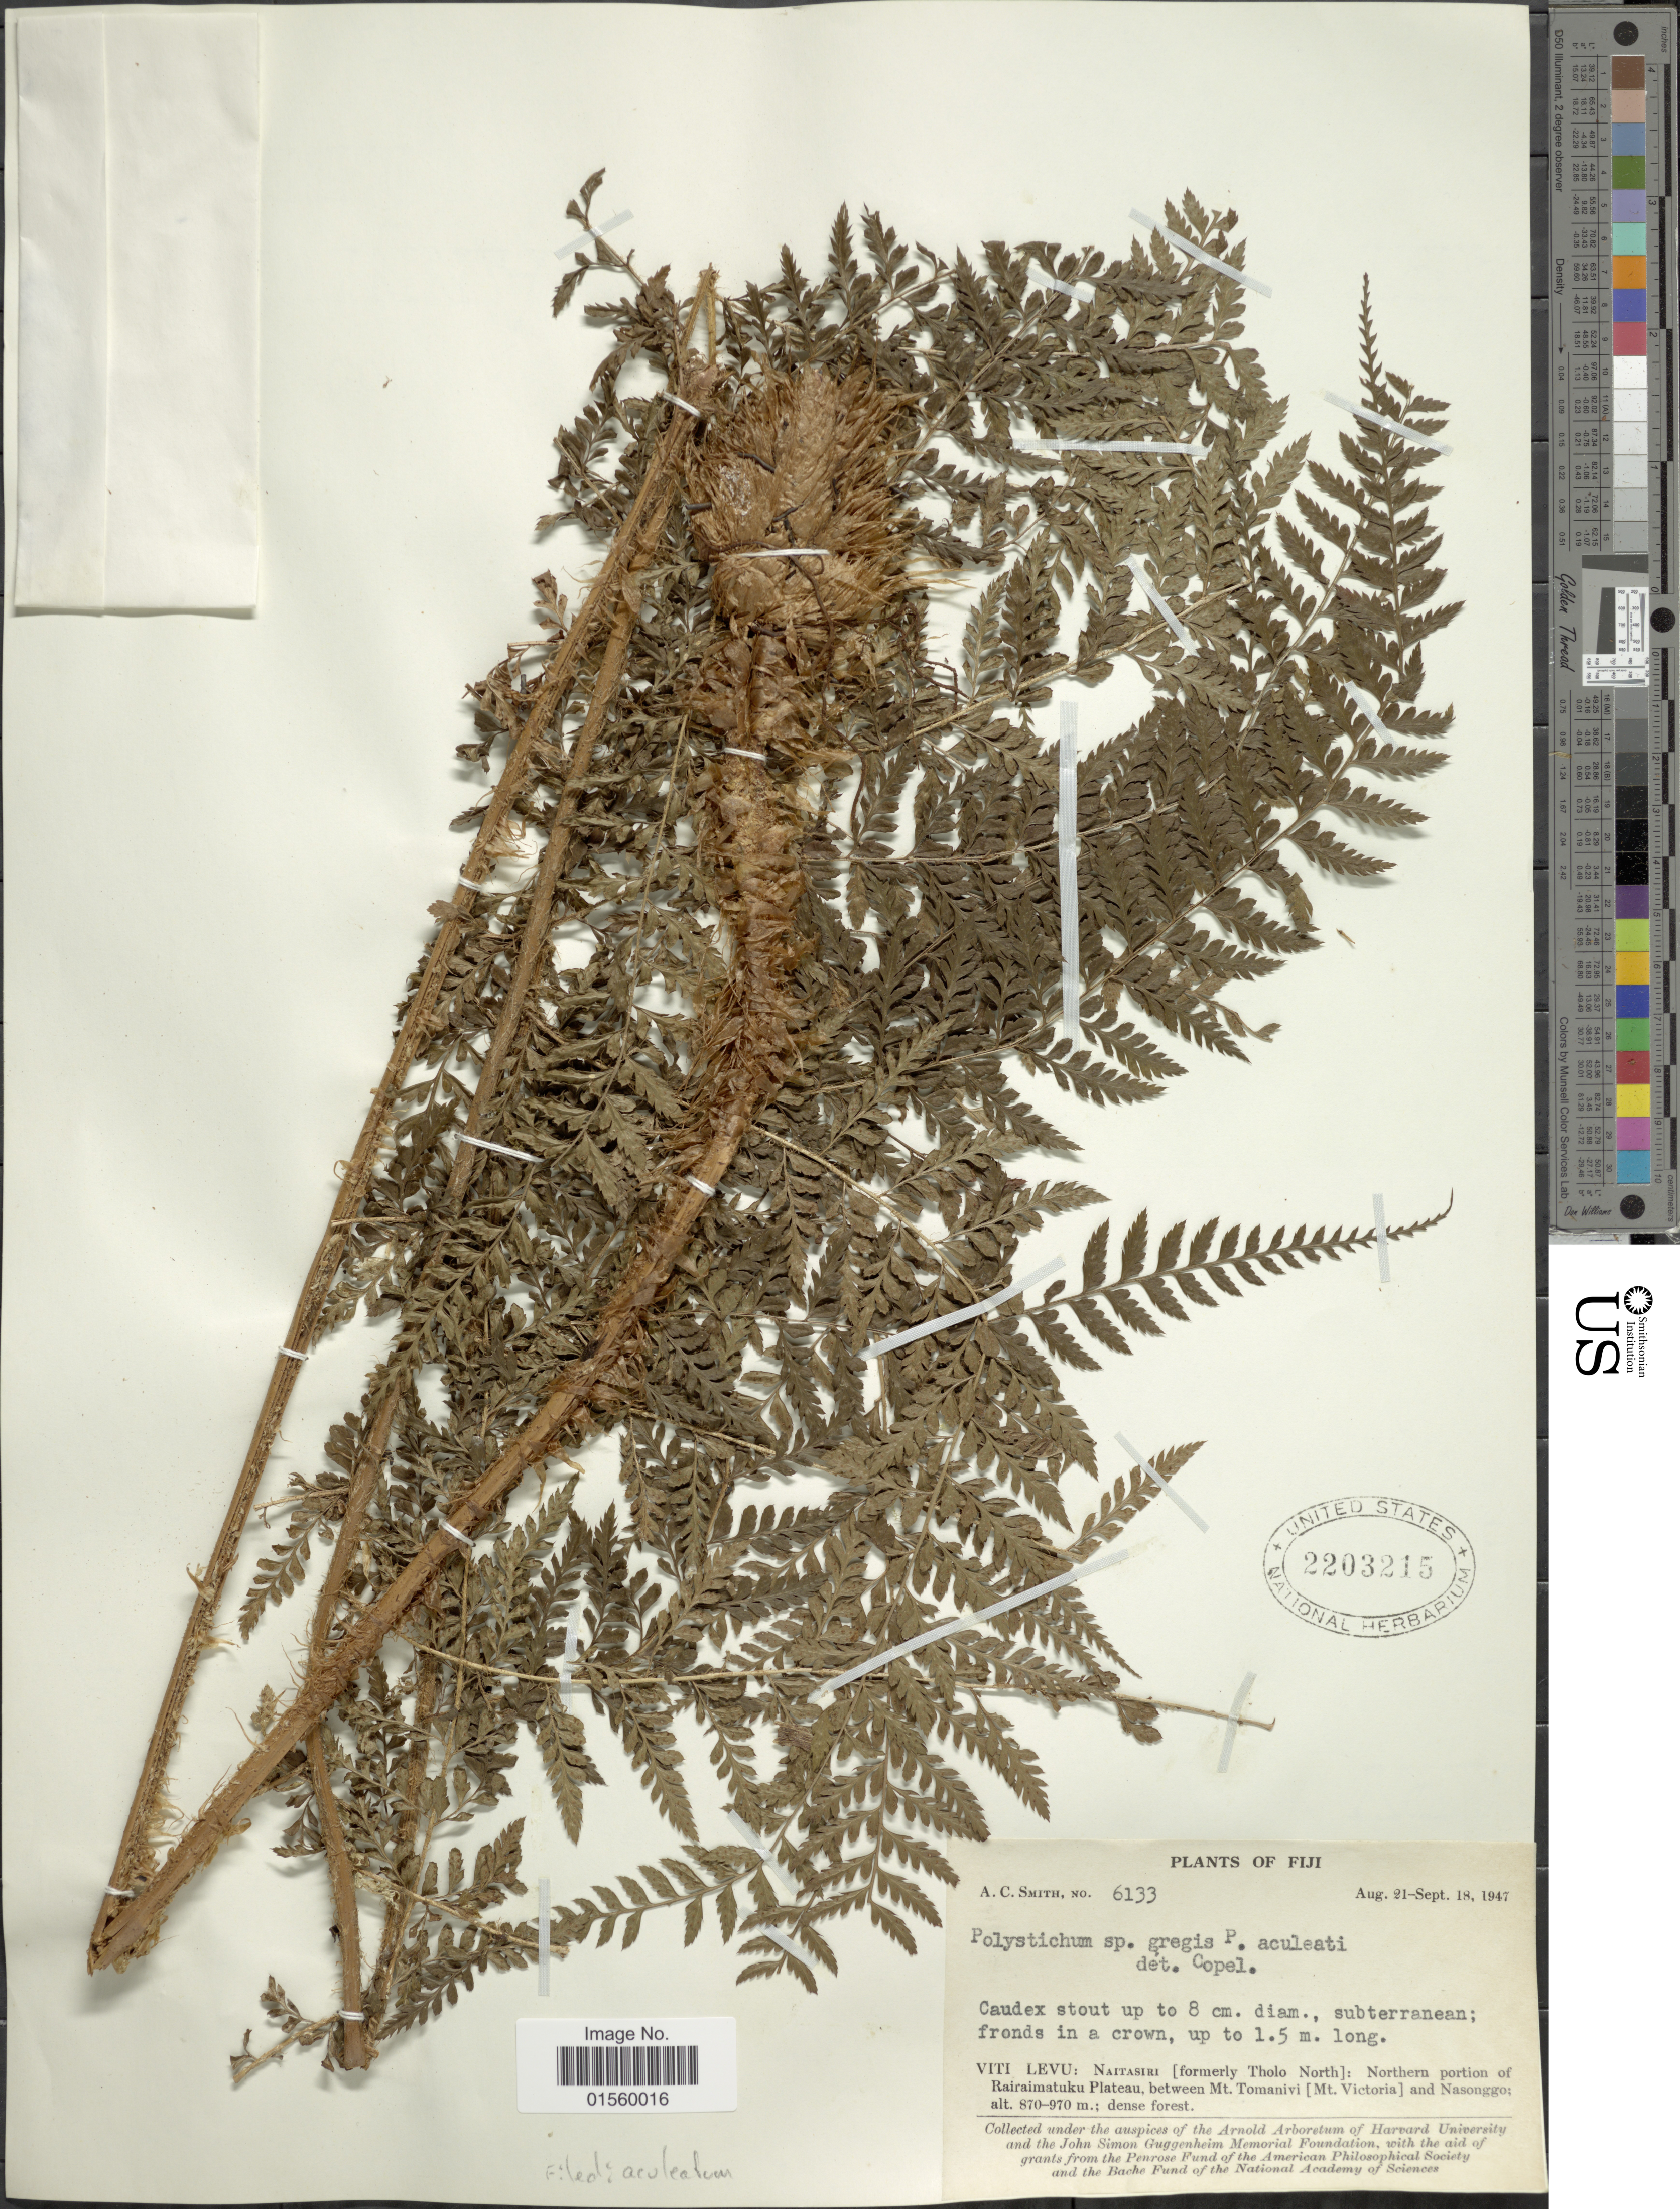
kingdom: Plantae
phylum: Tracheophyta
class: Polypodiopsida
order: Polypodiales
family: Dryopteridaceae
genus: Polystichum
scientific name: Polystichum aculeatum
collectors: A. C. Smith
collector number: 6133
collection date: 1947-08-21/1947-09-18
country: Fiji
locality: Viti Levu: Natasiri (formerly Tholo North): northern portion of Rairaimatuku Plateau, between Mt. Tomanivi (Mt. Victoria) and Nasonggo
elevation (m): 870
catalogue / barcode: US 2203215